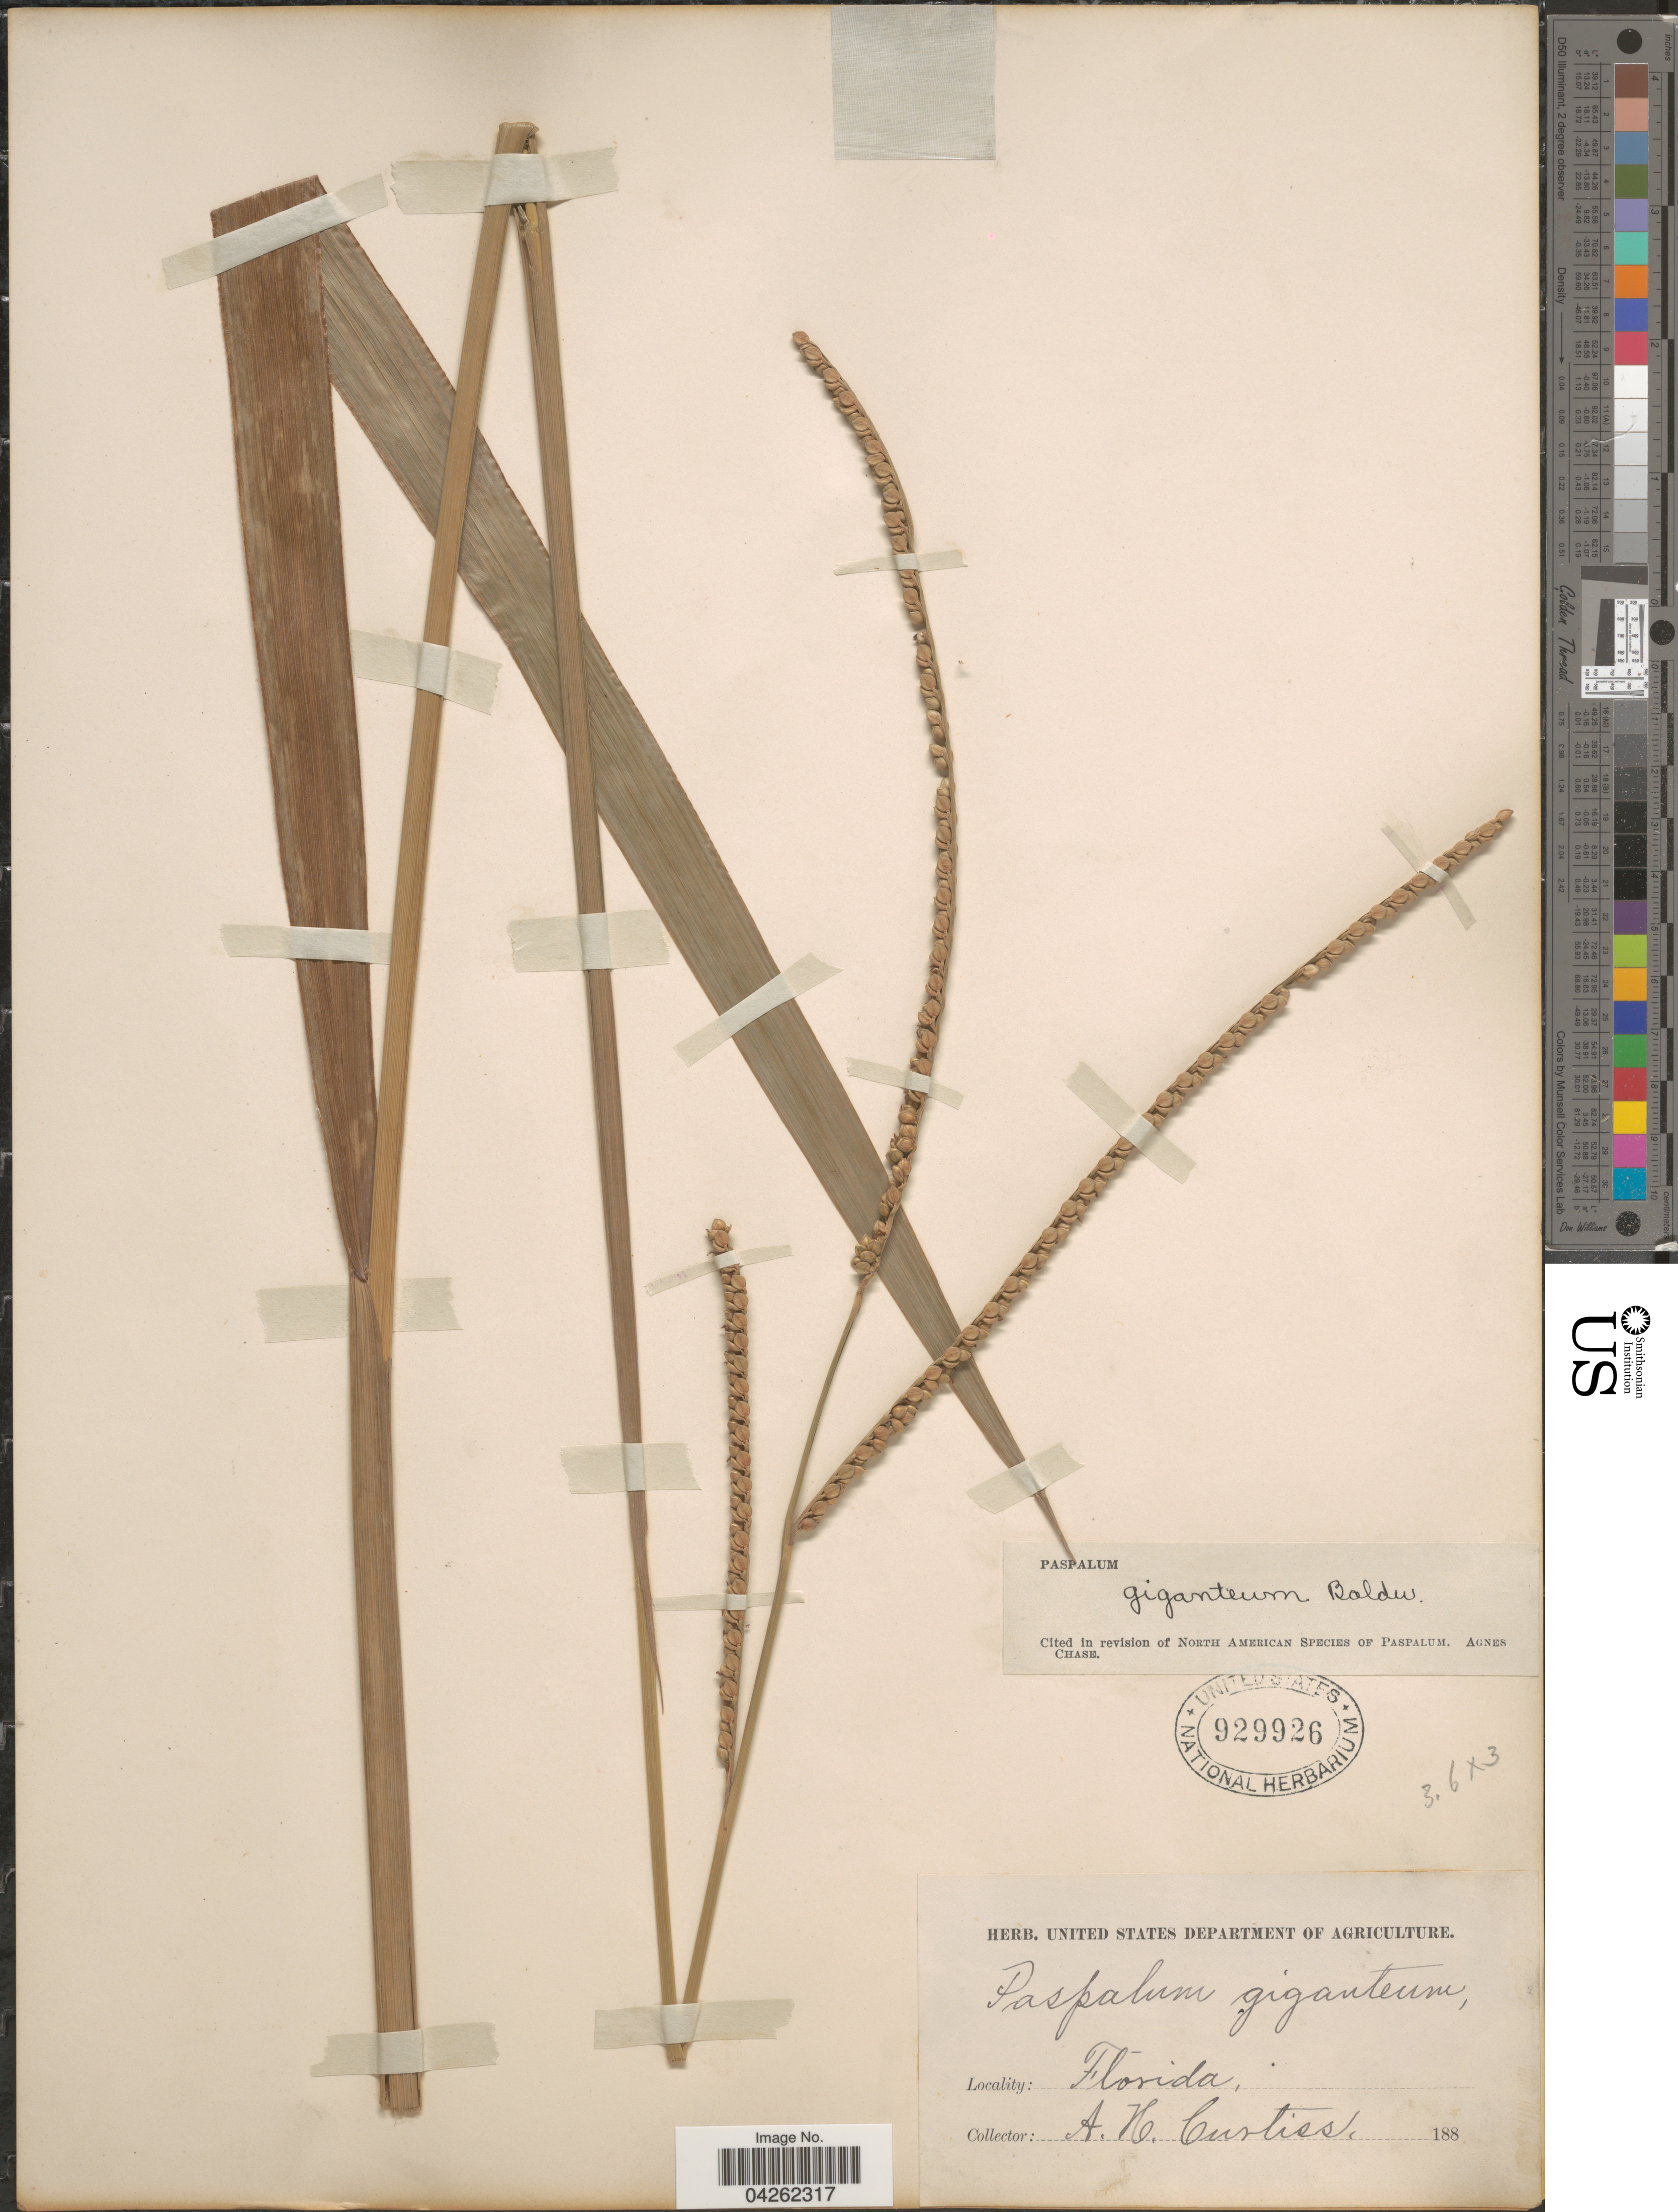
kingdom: Plantae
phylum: Tracheophyta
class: Liliopsida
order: Poales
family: Poaceae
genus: Paspalum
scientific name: Paspalum giganteum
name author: Baldwin ex Vasey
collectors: A. H. Curtiss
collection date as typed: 188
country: United States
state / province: Florida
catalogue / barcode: US 929926